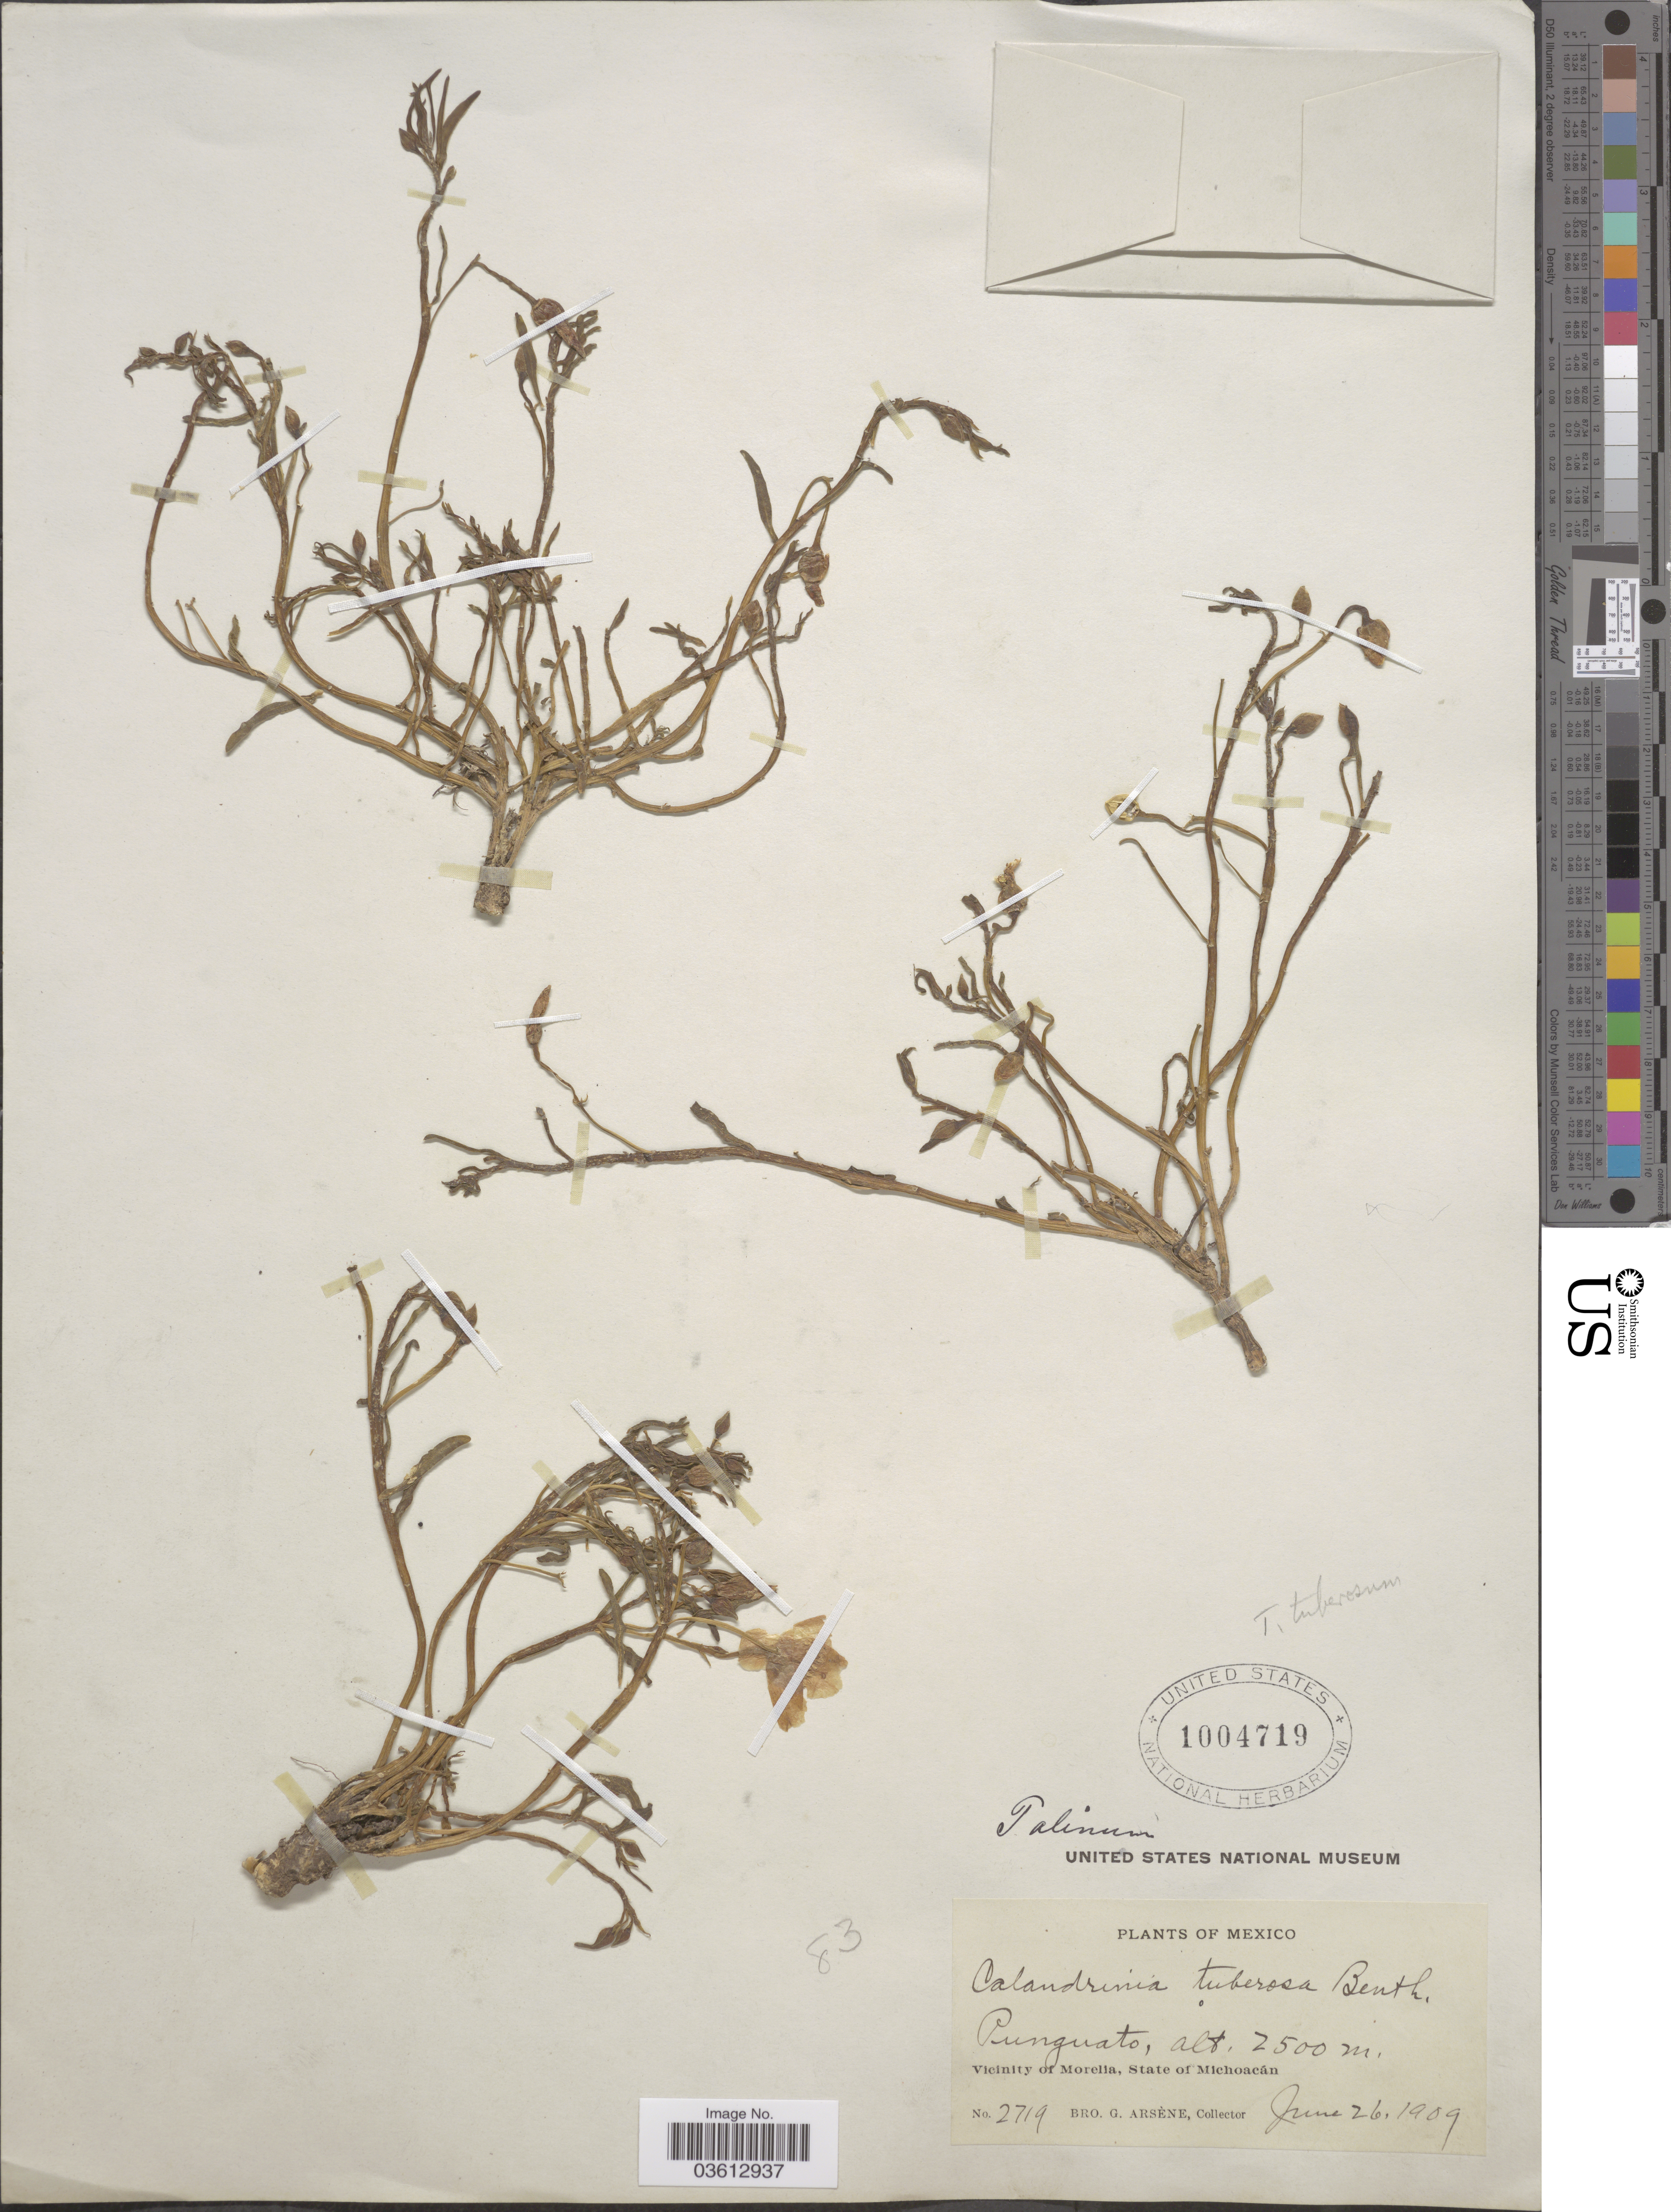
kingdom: Plantae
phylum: Tracheophyta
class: Magnoliopsida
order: Caryophyllales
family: Talinaceae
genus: Talinum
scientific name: Talinum tuberosum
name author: (Benth.) P. Wilson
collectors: Bro. G. Arsène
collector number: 2719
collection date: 1909-06-26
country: Mexico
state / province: Michoacán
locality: Punguato. Vicinity of Morelia.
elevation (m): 2500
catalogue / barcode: US 1004719